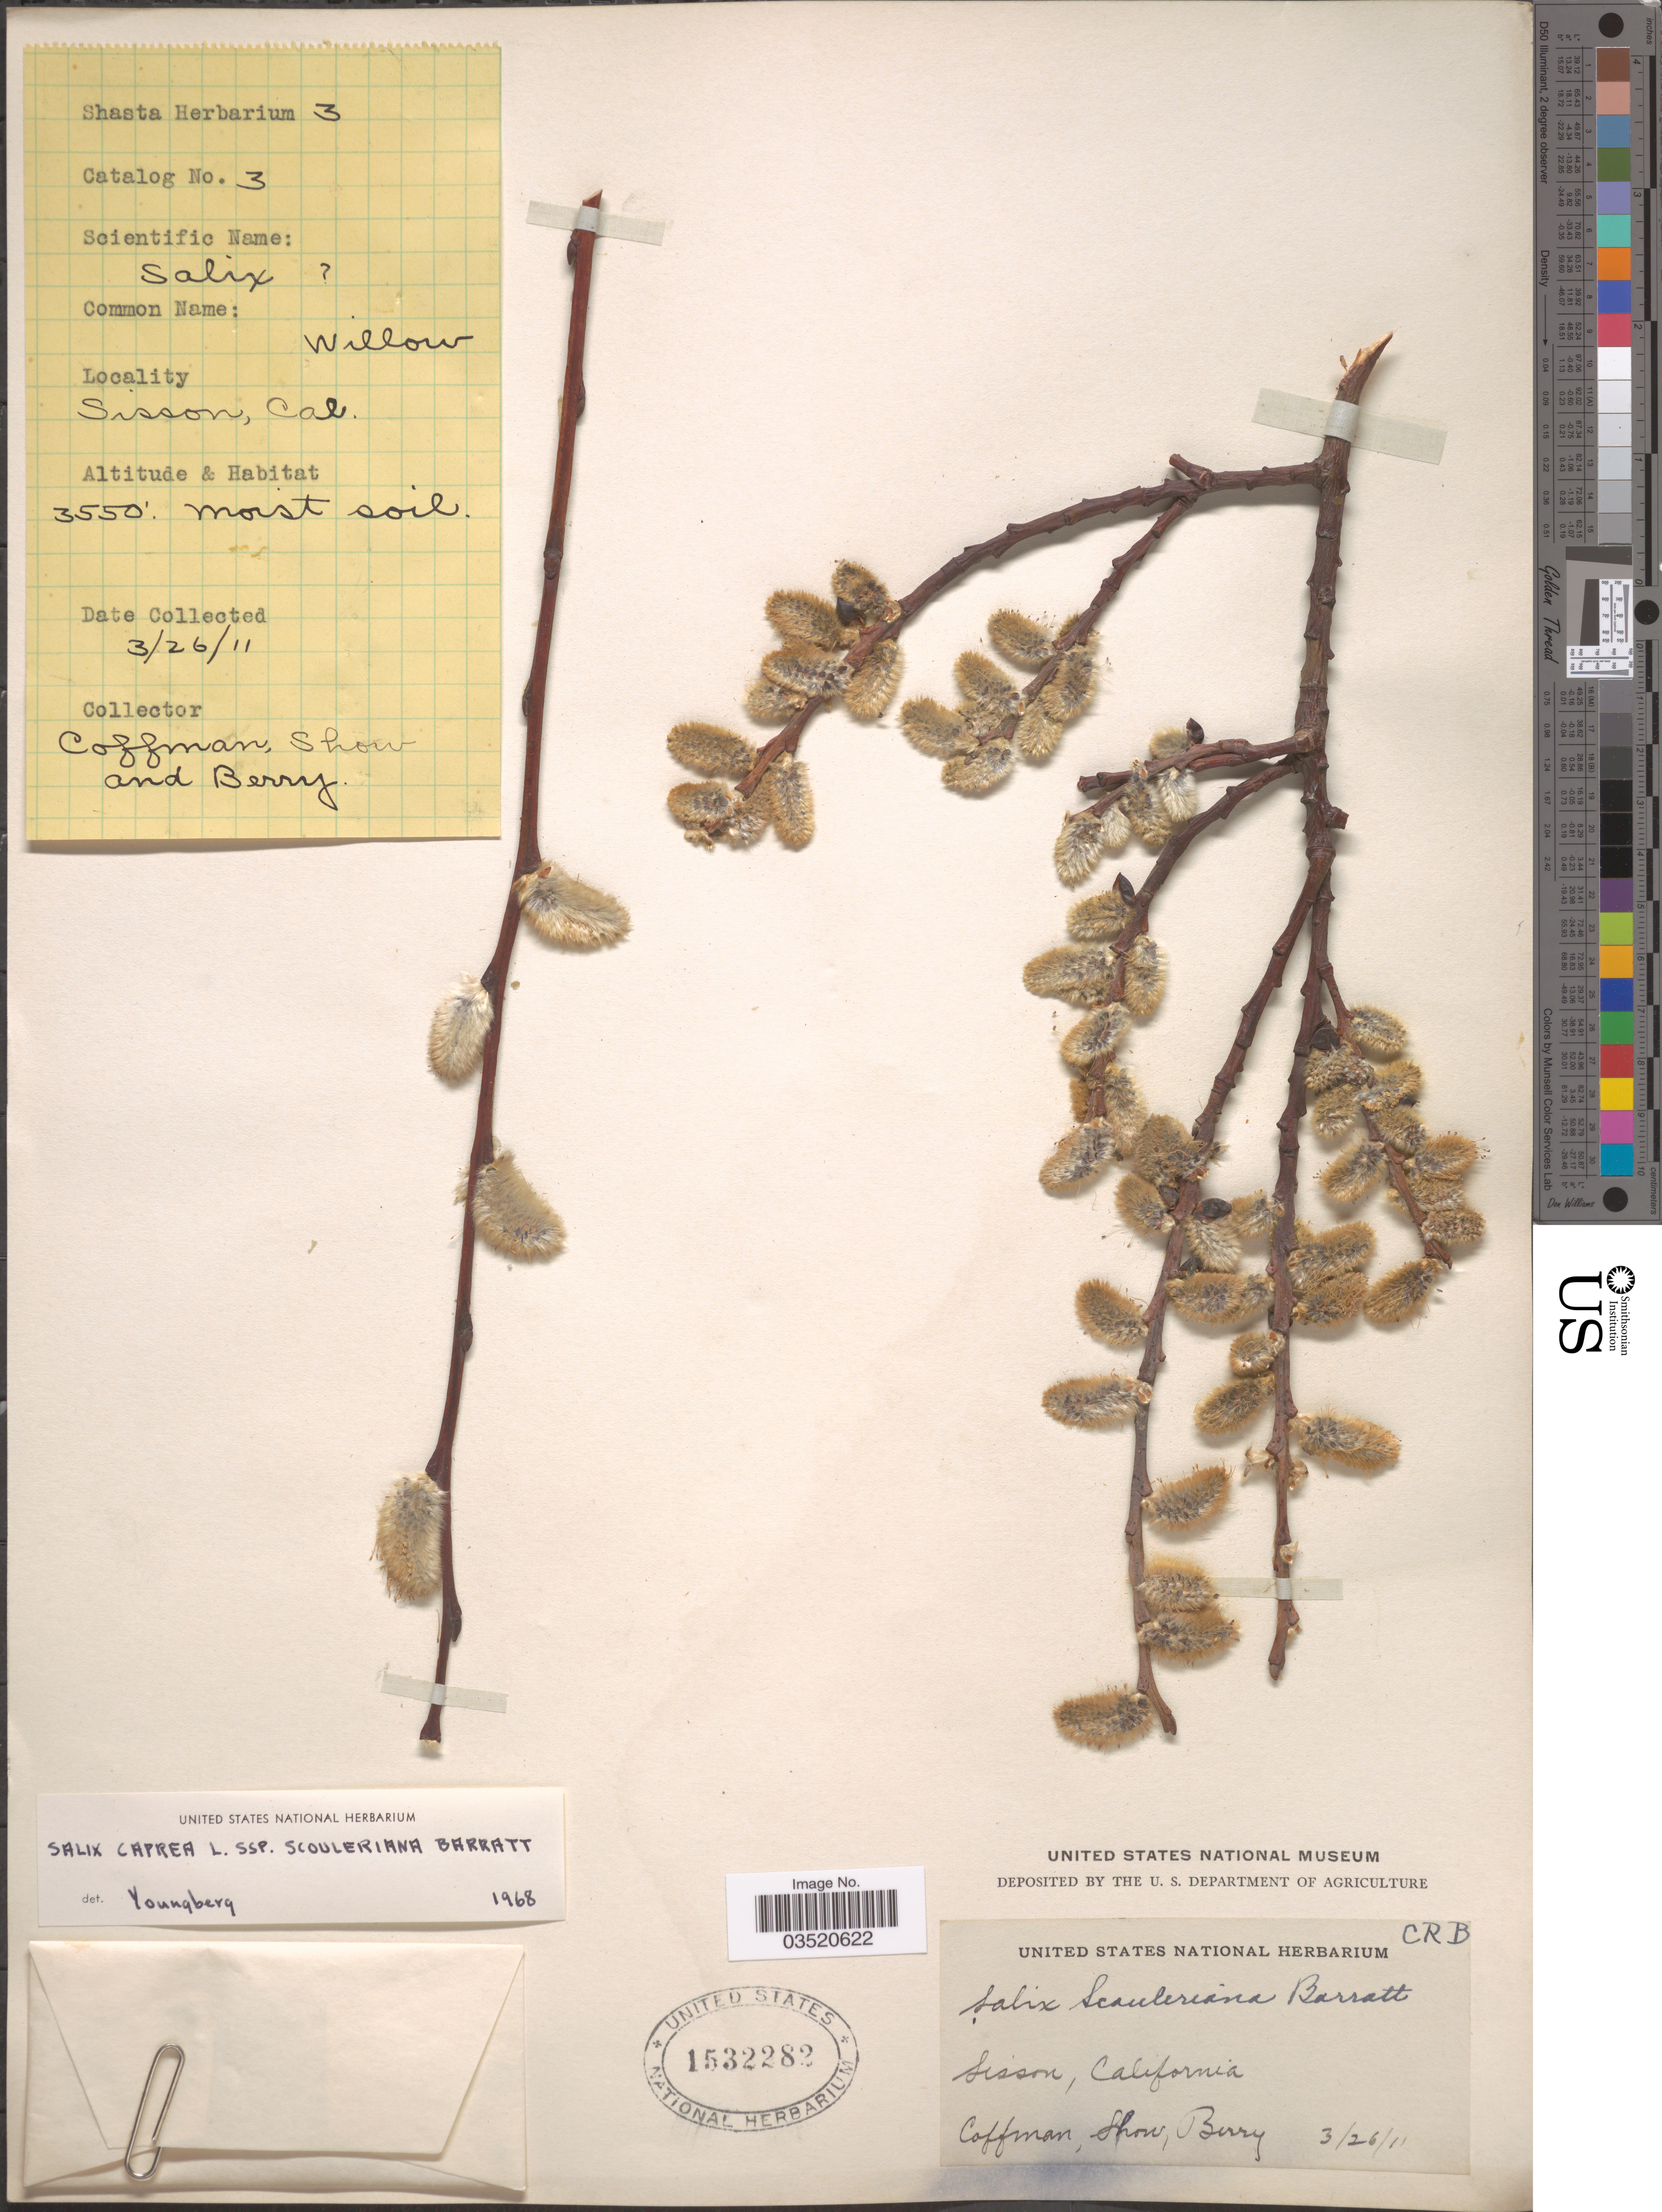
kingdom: Plantae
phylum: Tracheophyta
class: Magnoliopsida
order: Malpighiales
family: Salicaceae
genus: Salix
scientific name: Salix scouleriana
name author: Barratt ex Hook.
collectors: Coffman, Show & Berry, --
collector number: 3?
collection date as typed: Transcribed d/m/y: 26/3/11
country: United States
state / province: California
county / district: Siskiyou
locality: Sisson.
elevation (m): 1082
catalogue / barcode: US 1532282